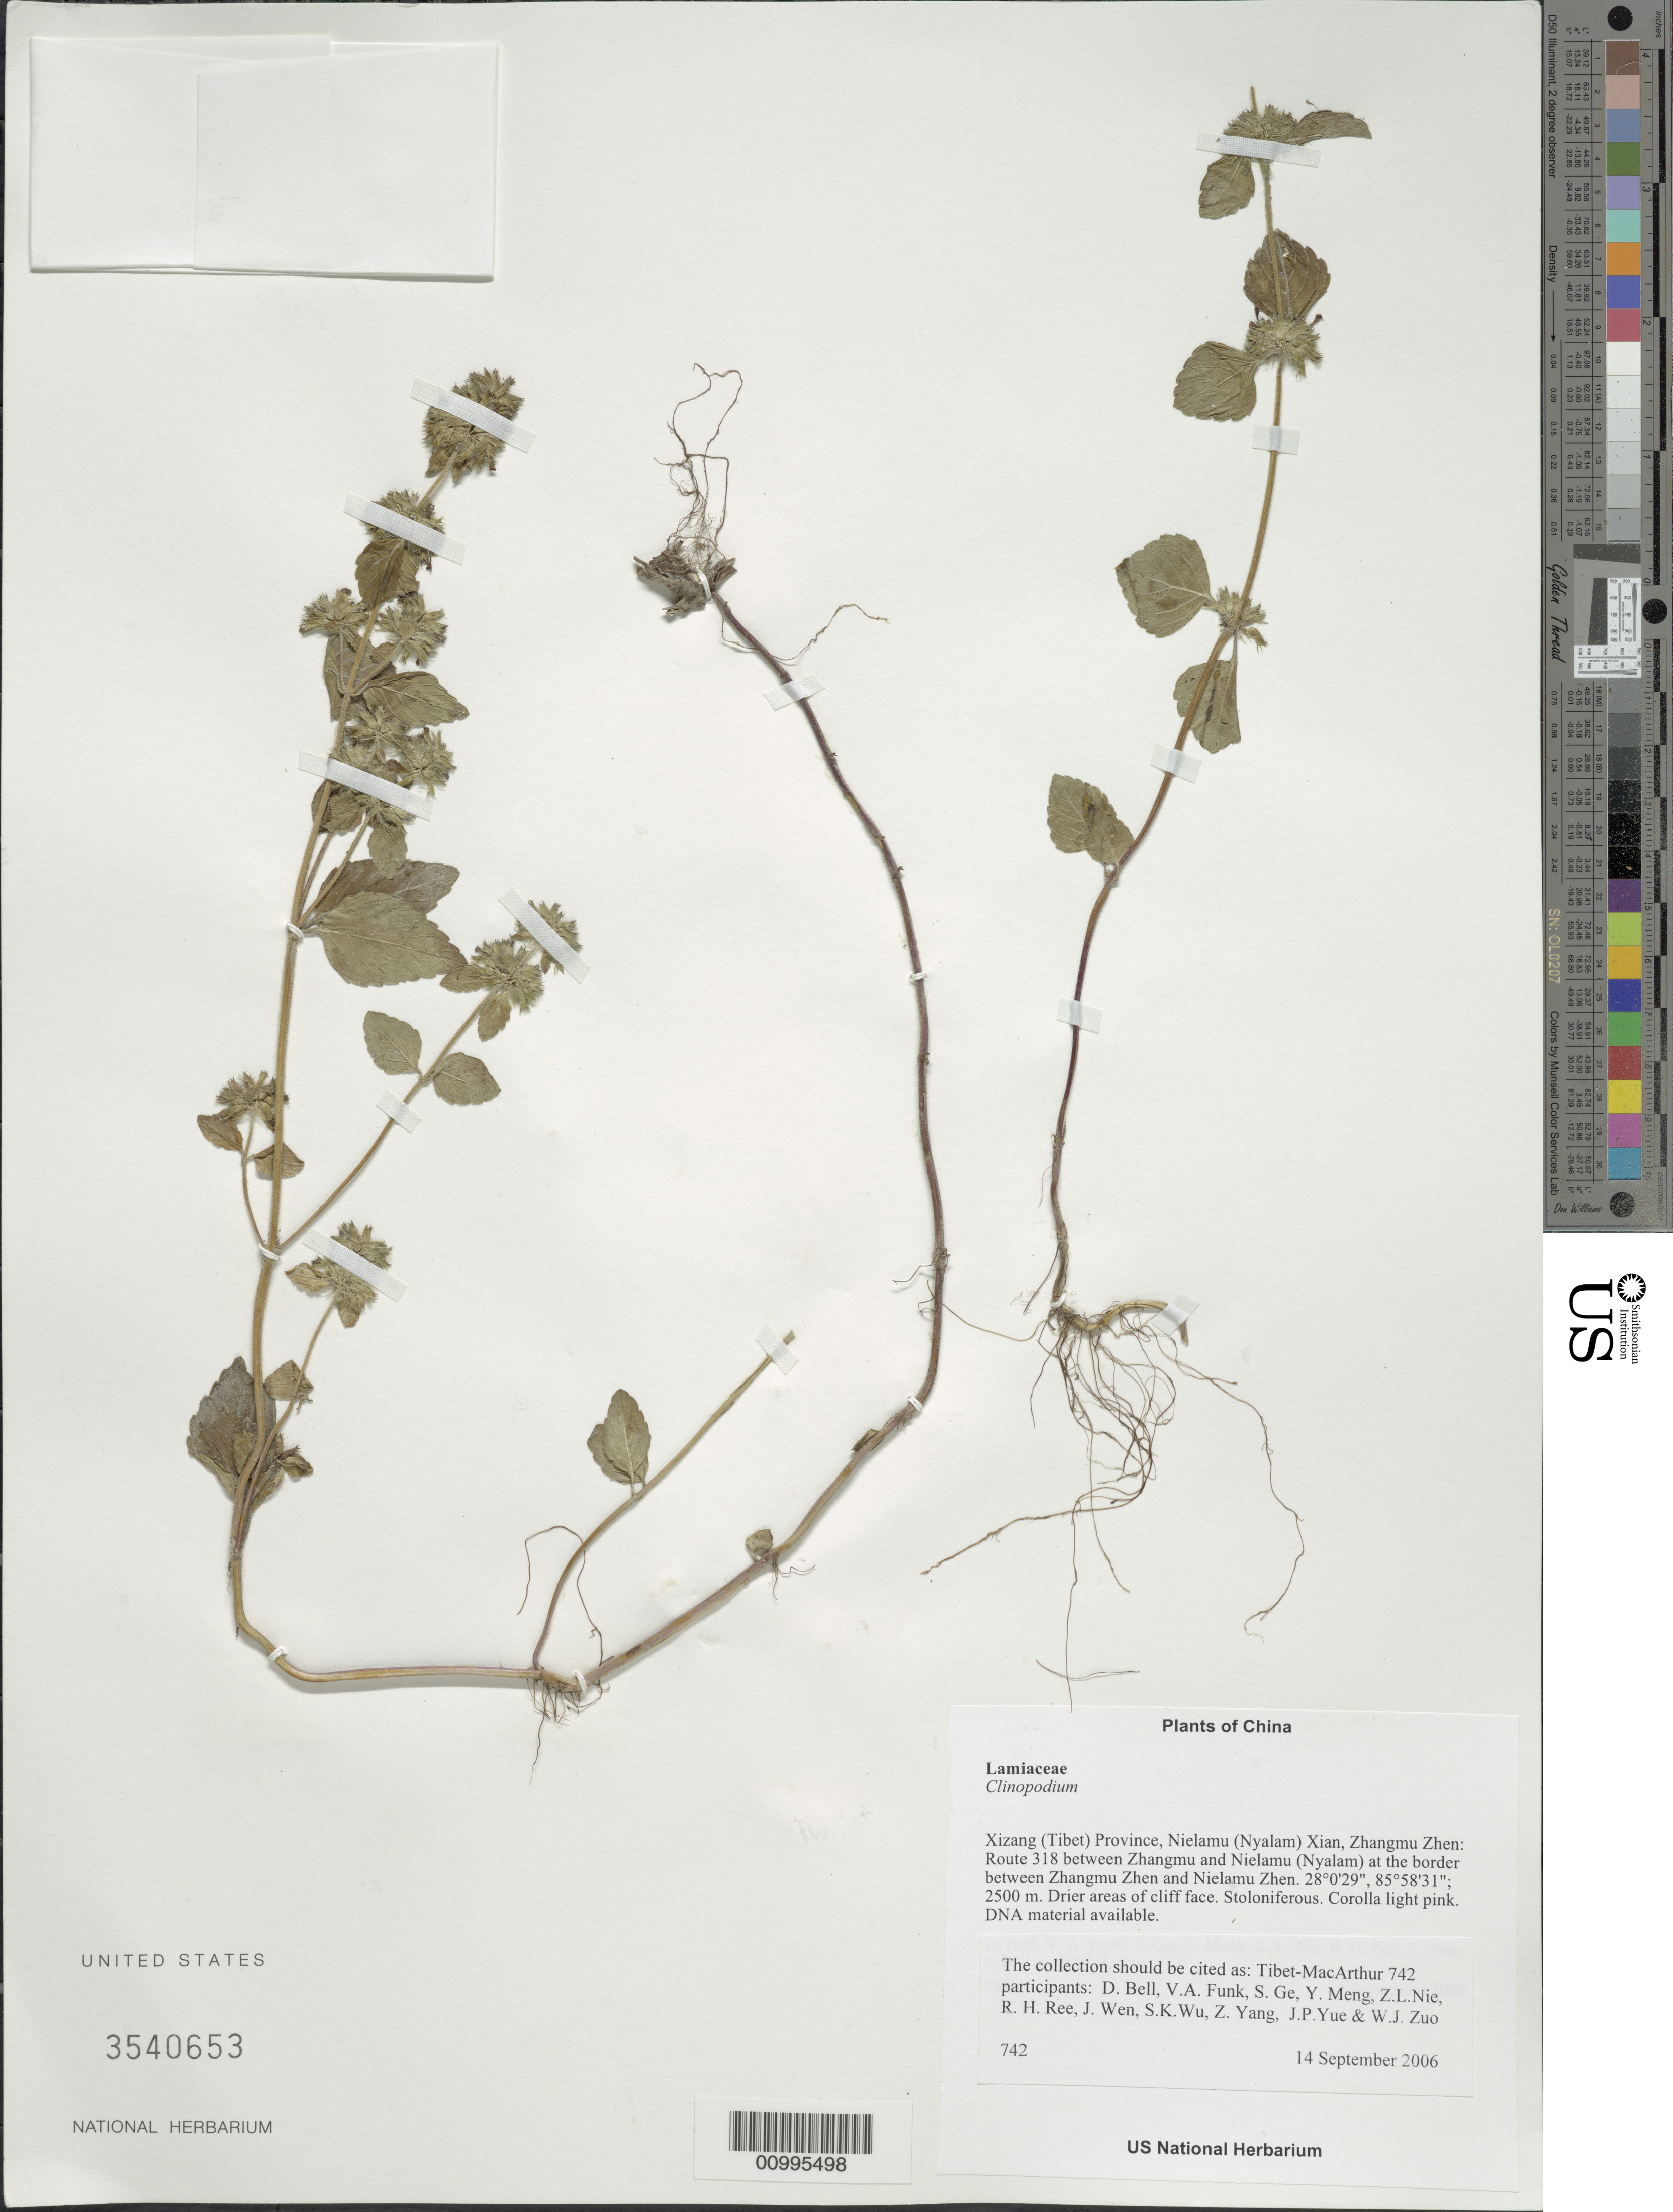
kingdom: Plantae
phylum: Tracheophyta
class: Magnoliopsida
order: Lamiales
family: Lamiaceae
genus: Clinopodium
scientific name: Clinopodium sp.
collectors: Tibet-MacArthur, D. A. Bell, V. Funk, S. Ge, Y. Meng, Z. Nie, R. Ree, J. Wen, J. Yue & W. Zuo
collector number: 742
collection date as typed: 14 Sep 2006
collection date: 2006-09-14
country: China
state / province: Xizang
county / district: Nielamu (Nyalam) Xian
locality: Nielamu Zhen. Route 318 between Zhangmu and Nielamu (Nyalam) at the border between Zhangmu Zhen and Nielamu Zhen.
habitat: Base of wet cliff, steep rocky slopes with Alnus semicordata, and disturbed roadside. Drier areas of cliff face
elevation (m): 2500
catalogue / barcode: US 3540653